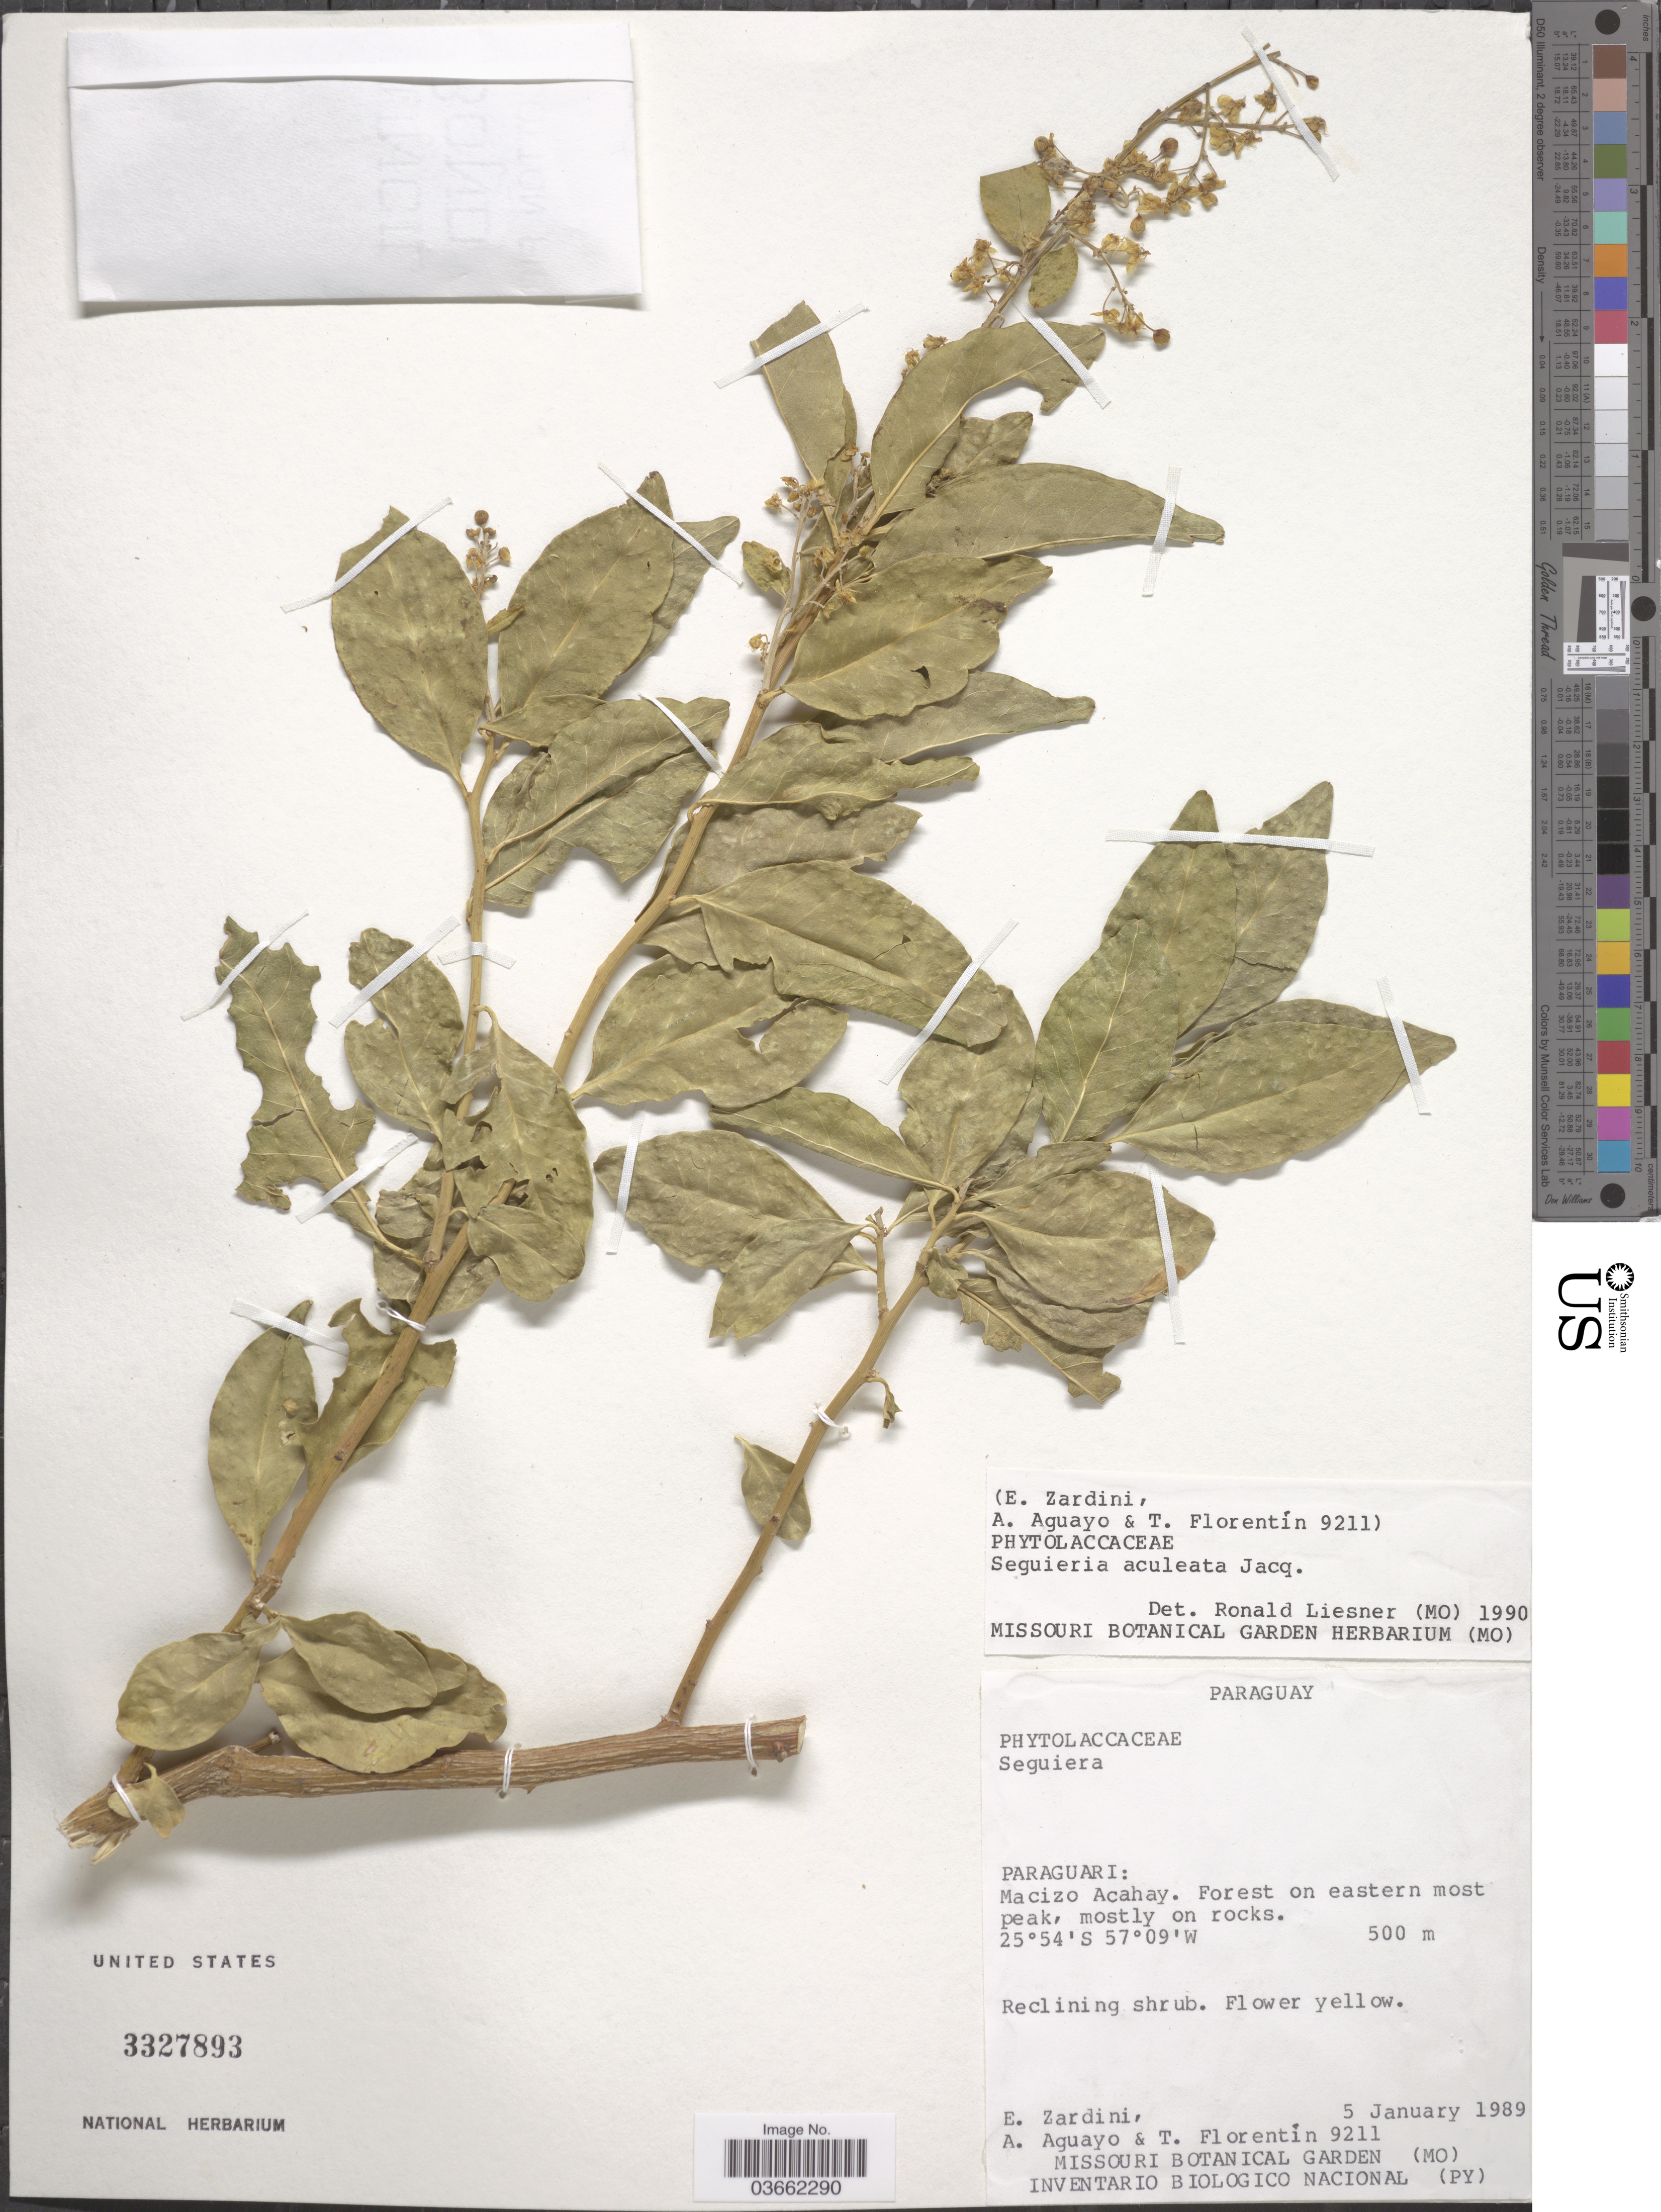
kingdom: Plantae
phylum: Tracheophyta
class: Magnoliopsida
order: Caryophyllales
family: Phytolaccaceae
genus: Seguieria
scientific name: Seguieria aculeata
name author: Jacq.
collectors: E. Zardini, A. Aguayo & T. Florentin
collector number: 9211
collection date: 1989-01-05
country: Paraguay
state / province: Paraguari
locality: Macizo Acahay.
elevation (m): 500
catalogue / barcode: US 3327893